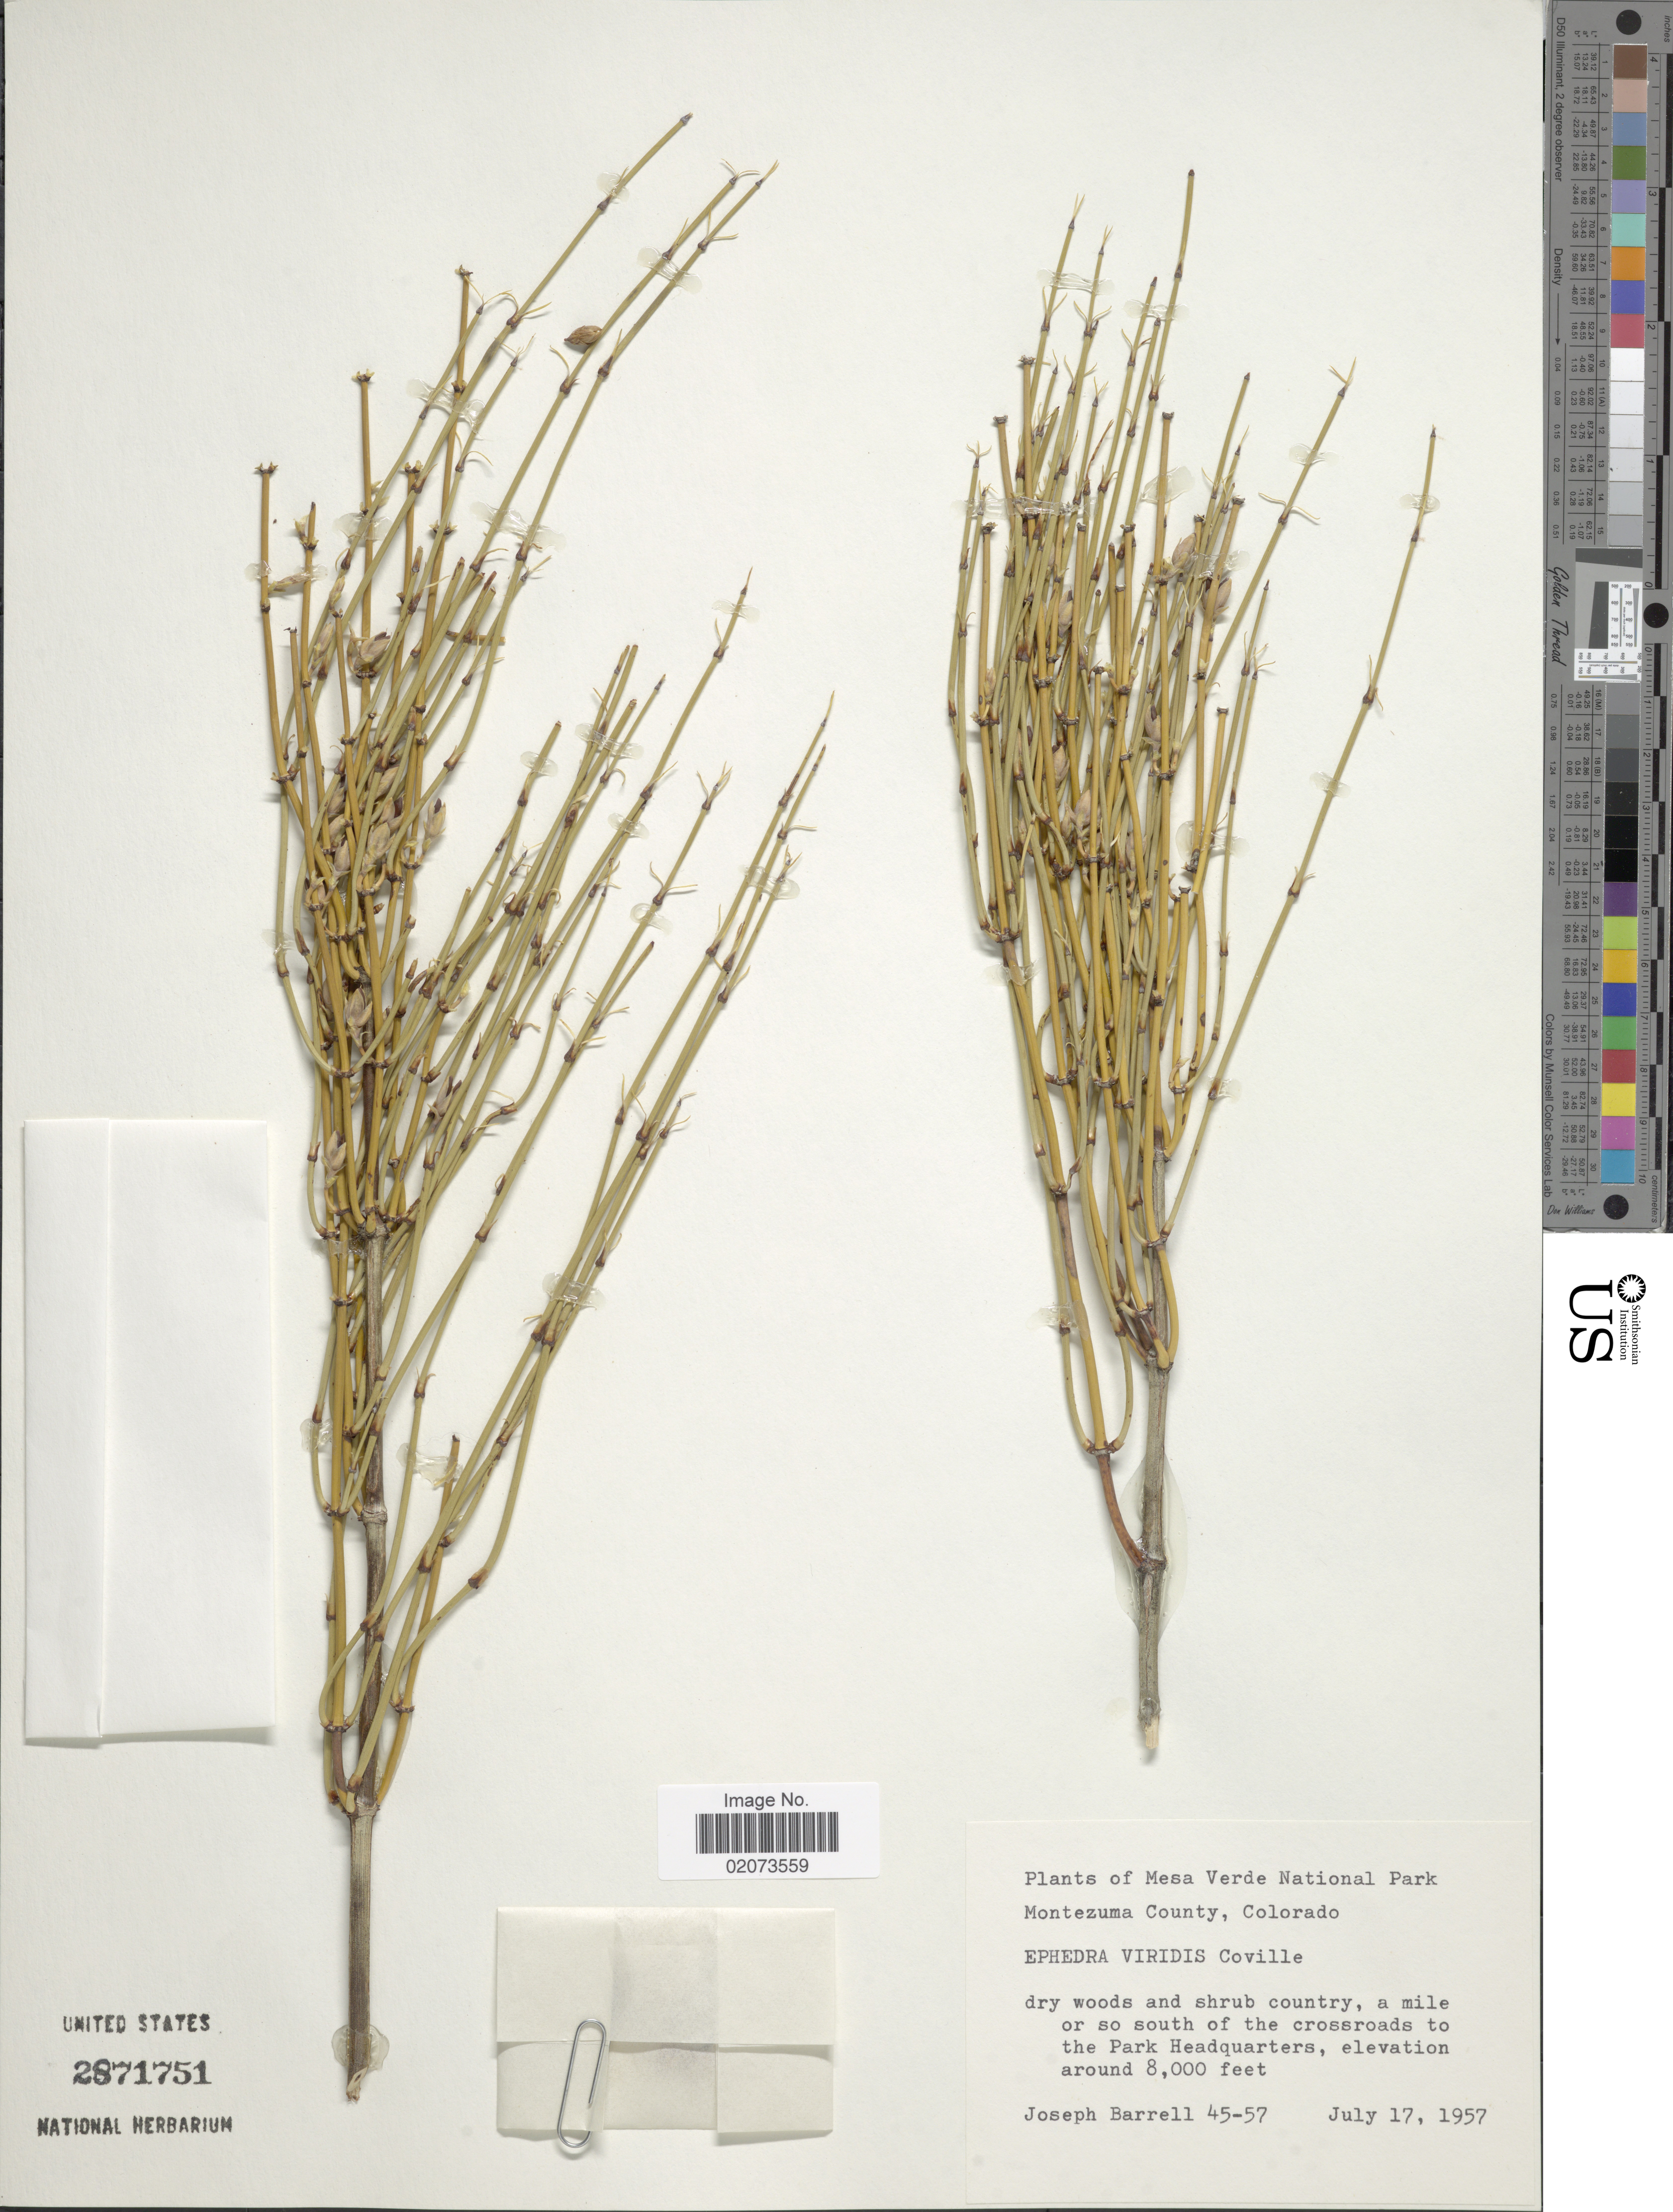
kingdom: Plantae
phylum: Tracheophyta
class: Gnetopsida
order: Ephedrales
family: Ephedraceae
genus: Ephedra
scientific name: Ephedra viridis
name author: Coville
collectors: J. Barrell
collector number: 45-57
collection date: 1957-07-17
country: United States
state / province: Colorado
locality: Mesa Verde National Park, Montezuma County, dry woods and shrub country, a mile or so south of the crossroads to the Park Headquarters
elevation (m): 2438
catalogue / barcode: US 2871751